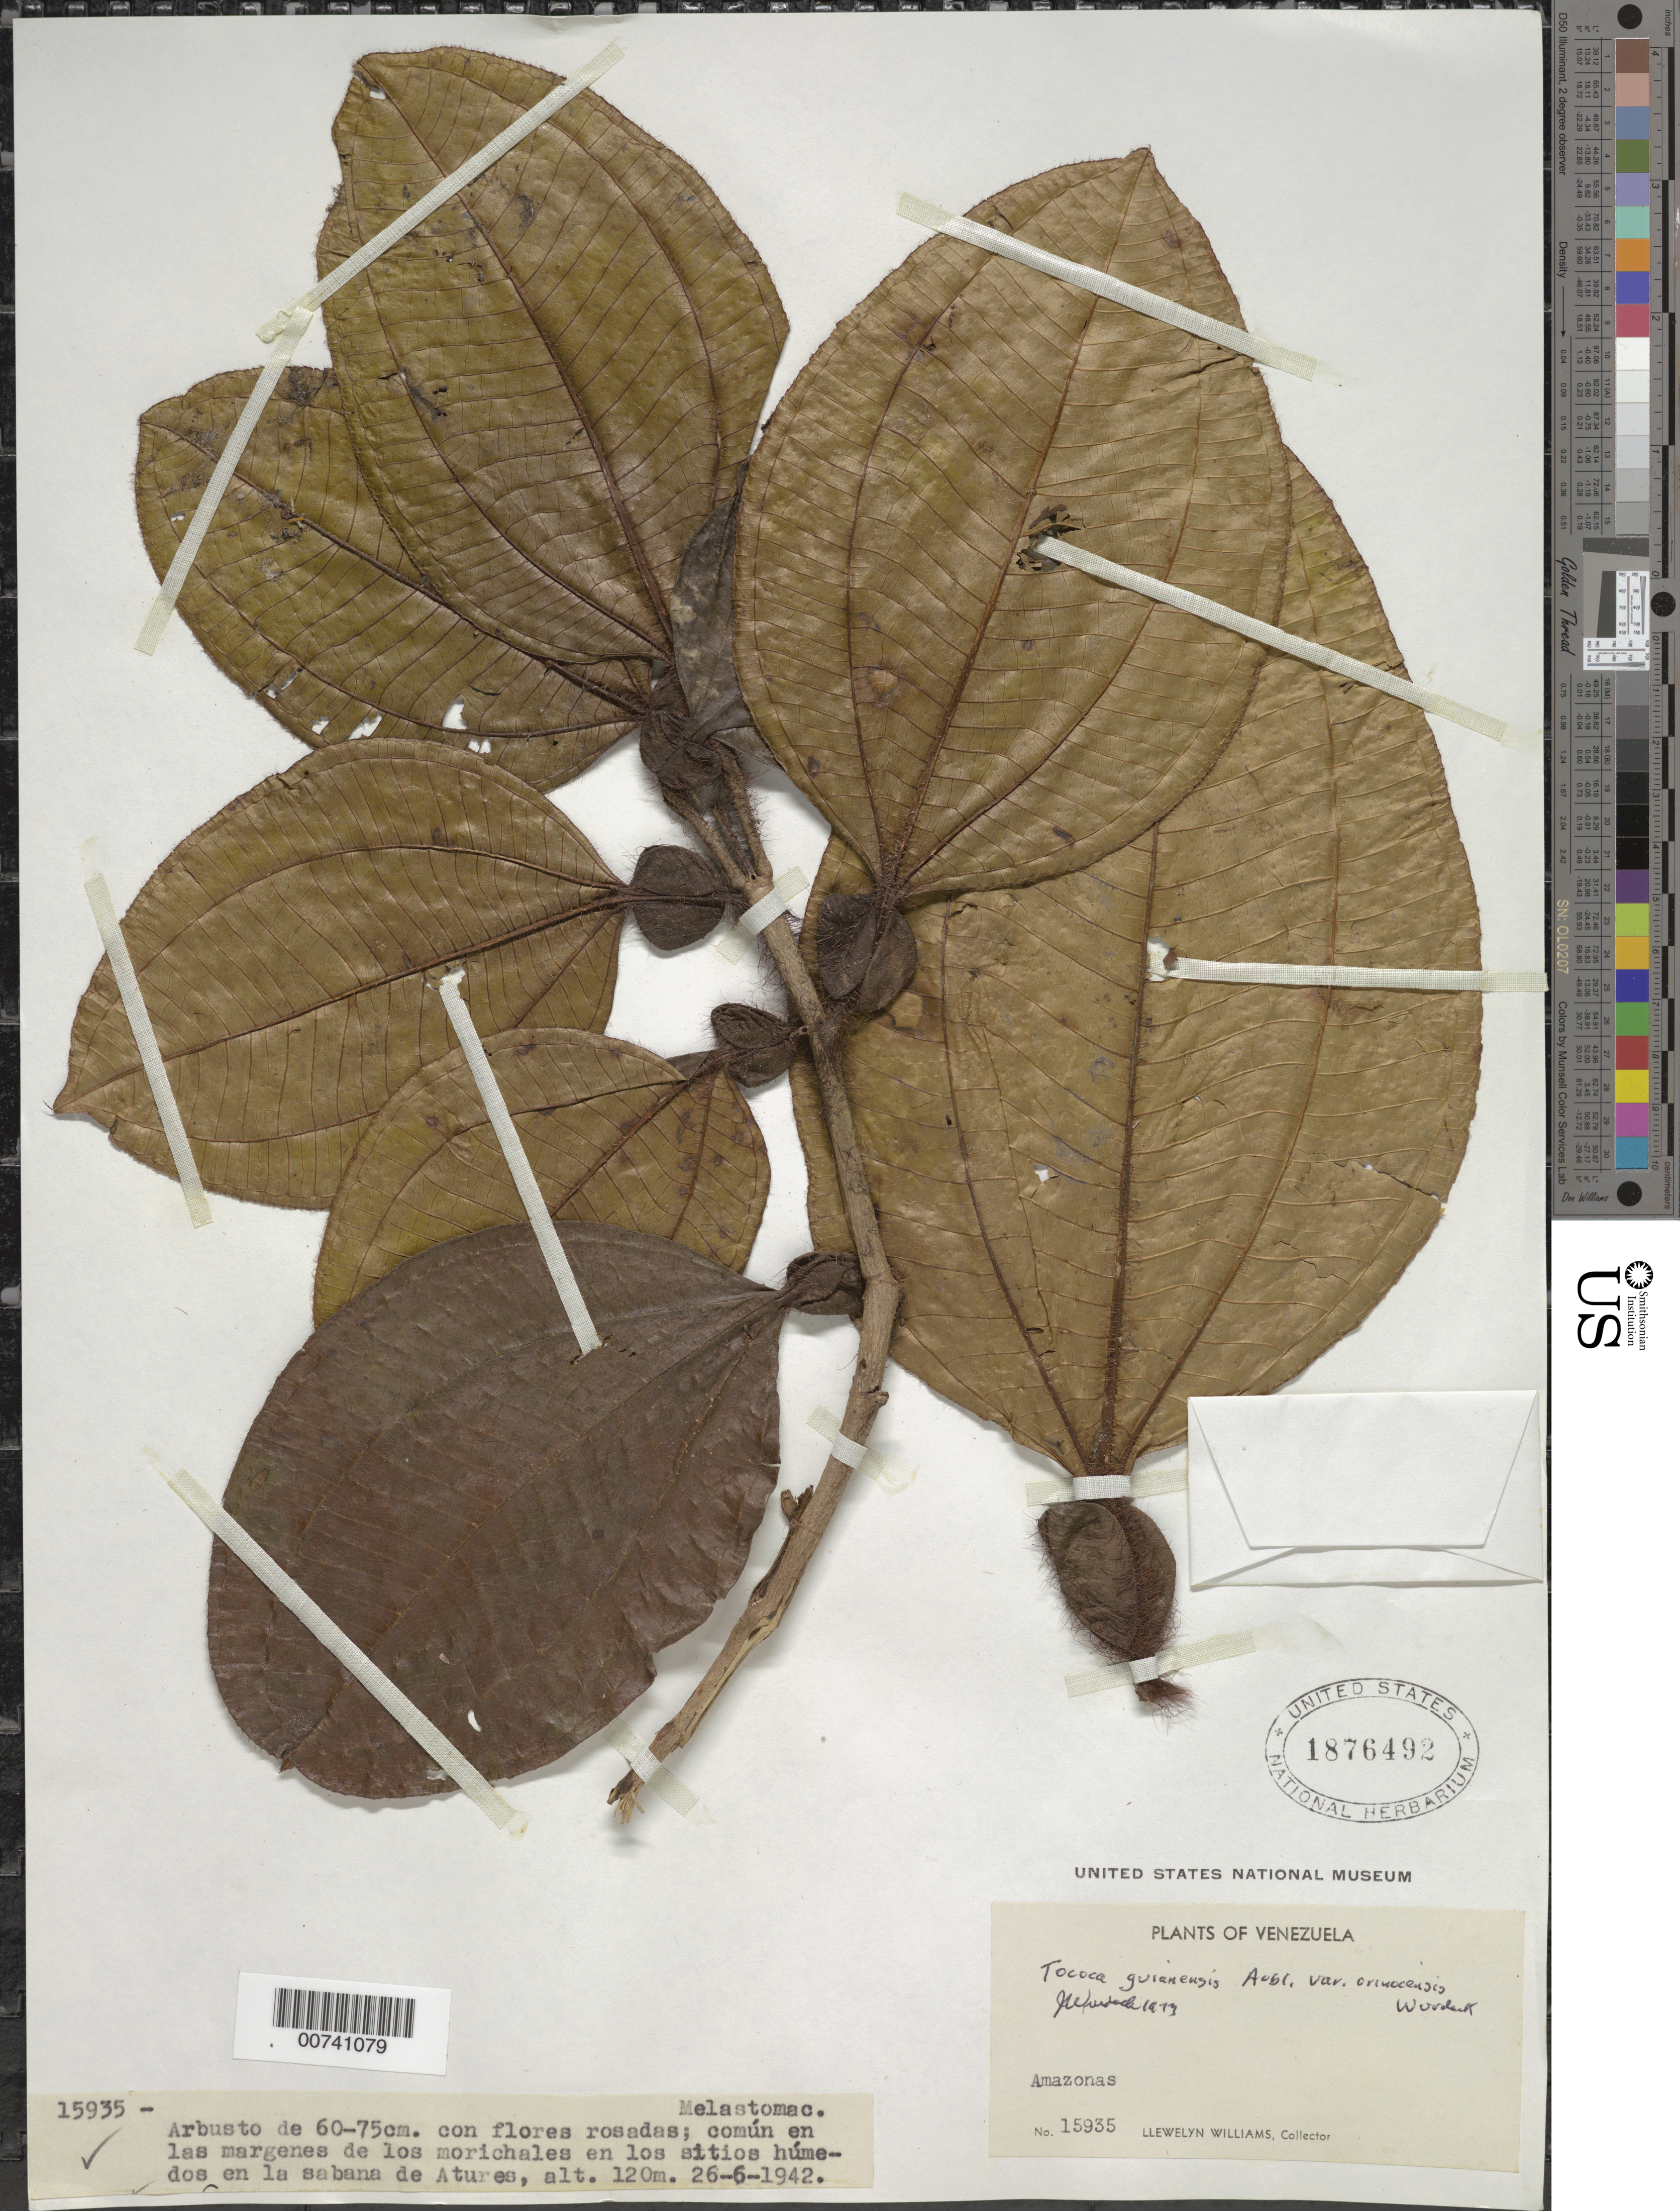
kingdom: Plantae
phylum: Tracheophyta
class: Magnoliopsida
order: Myrtales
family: Melastomataceae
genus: Tococa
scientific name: Tococa guianensis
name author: Aubl.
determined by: Wurdack, John J., (US), US (UNITED STATES)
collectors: Ll. Williams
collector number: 15935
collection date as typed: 26-Jun-42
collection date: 1942-06-26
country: Venezuela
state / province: Amazonas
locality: Raudal de Atures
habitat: Margenes de los morichales en los sitios humedeos en la sabana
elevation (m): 120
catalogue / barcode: US 1876492